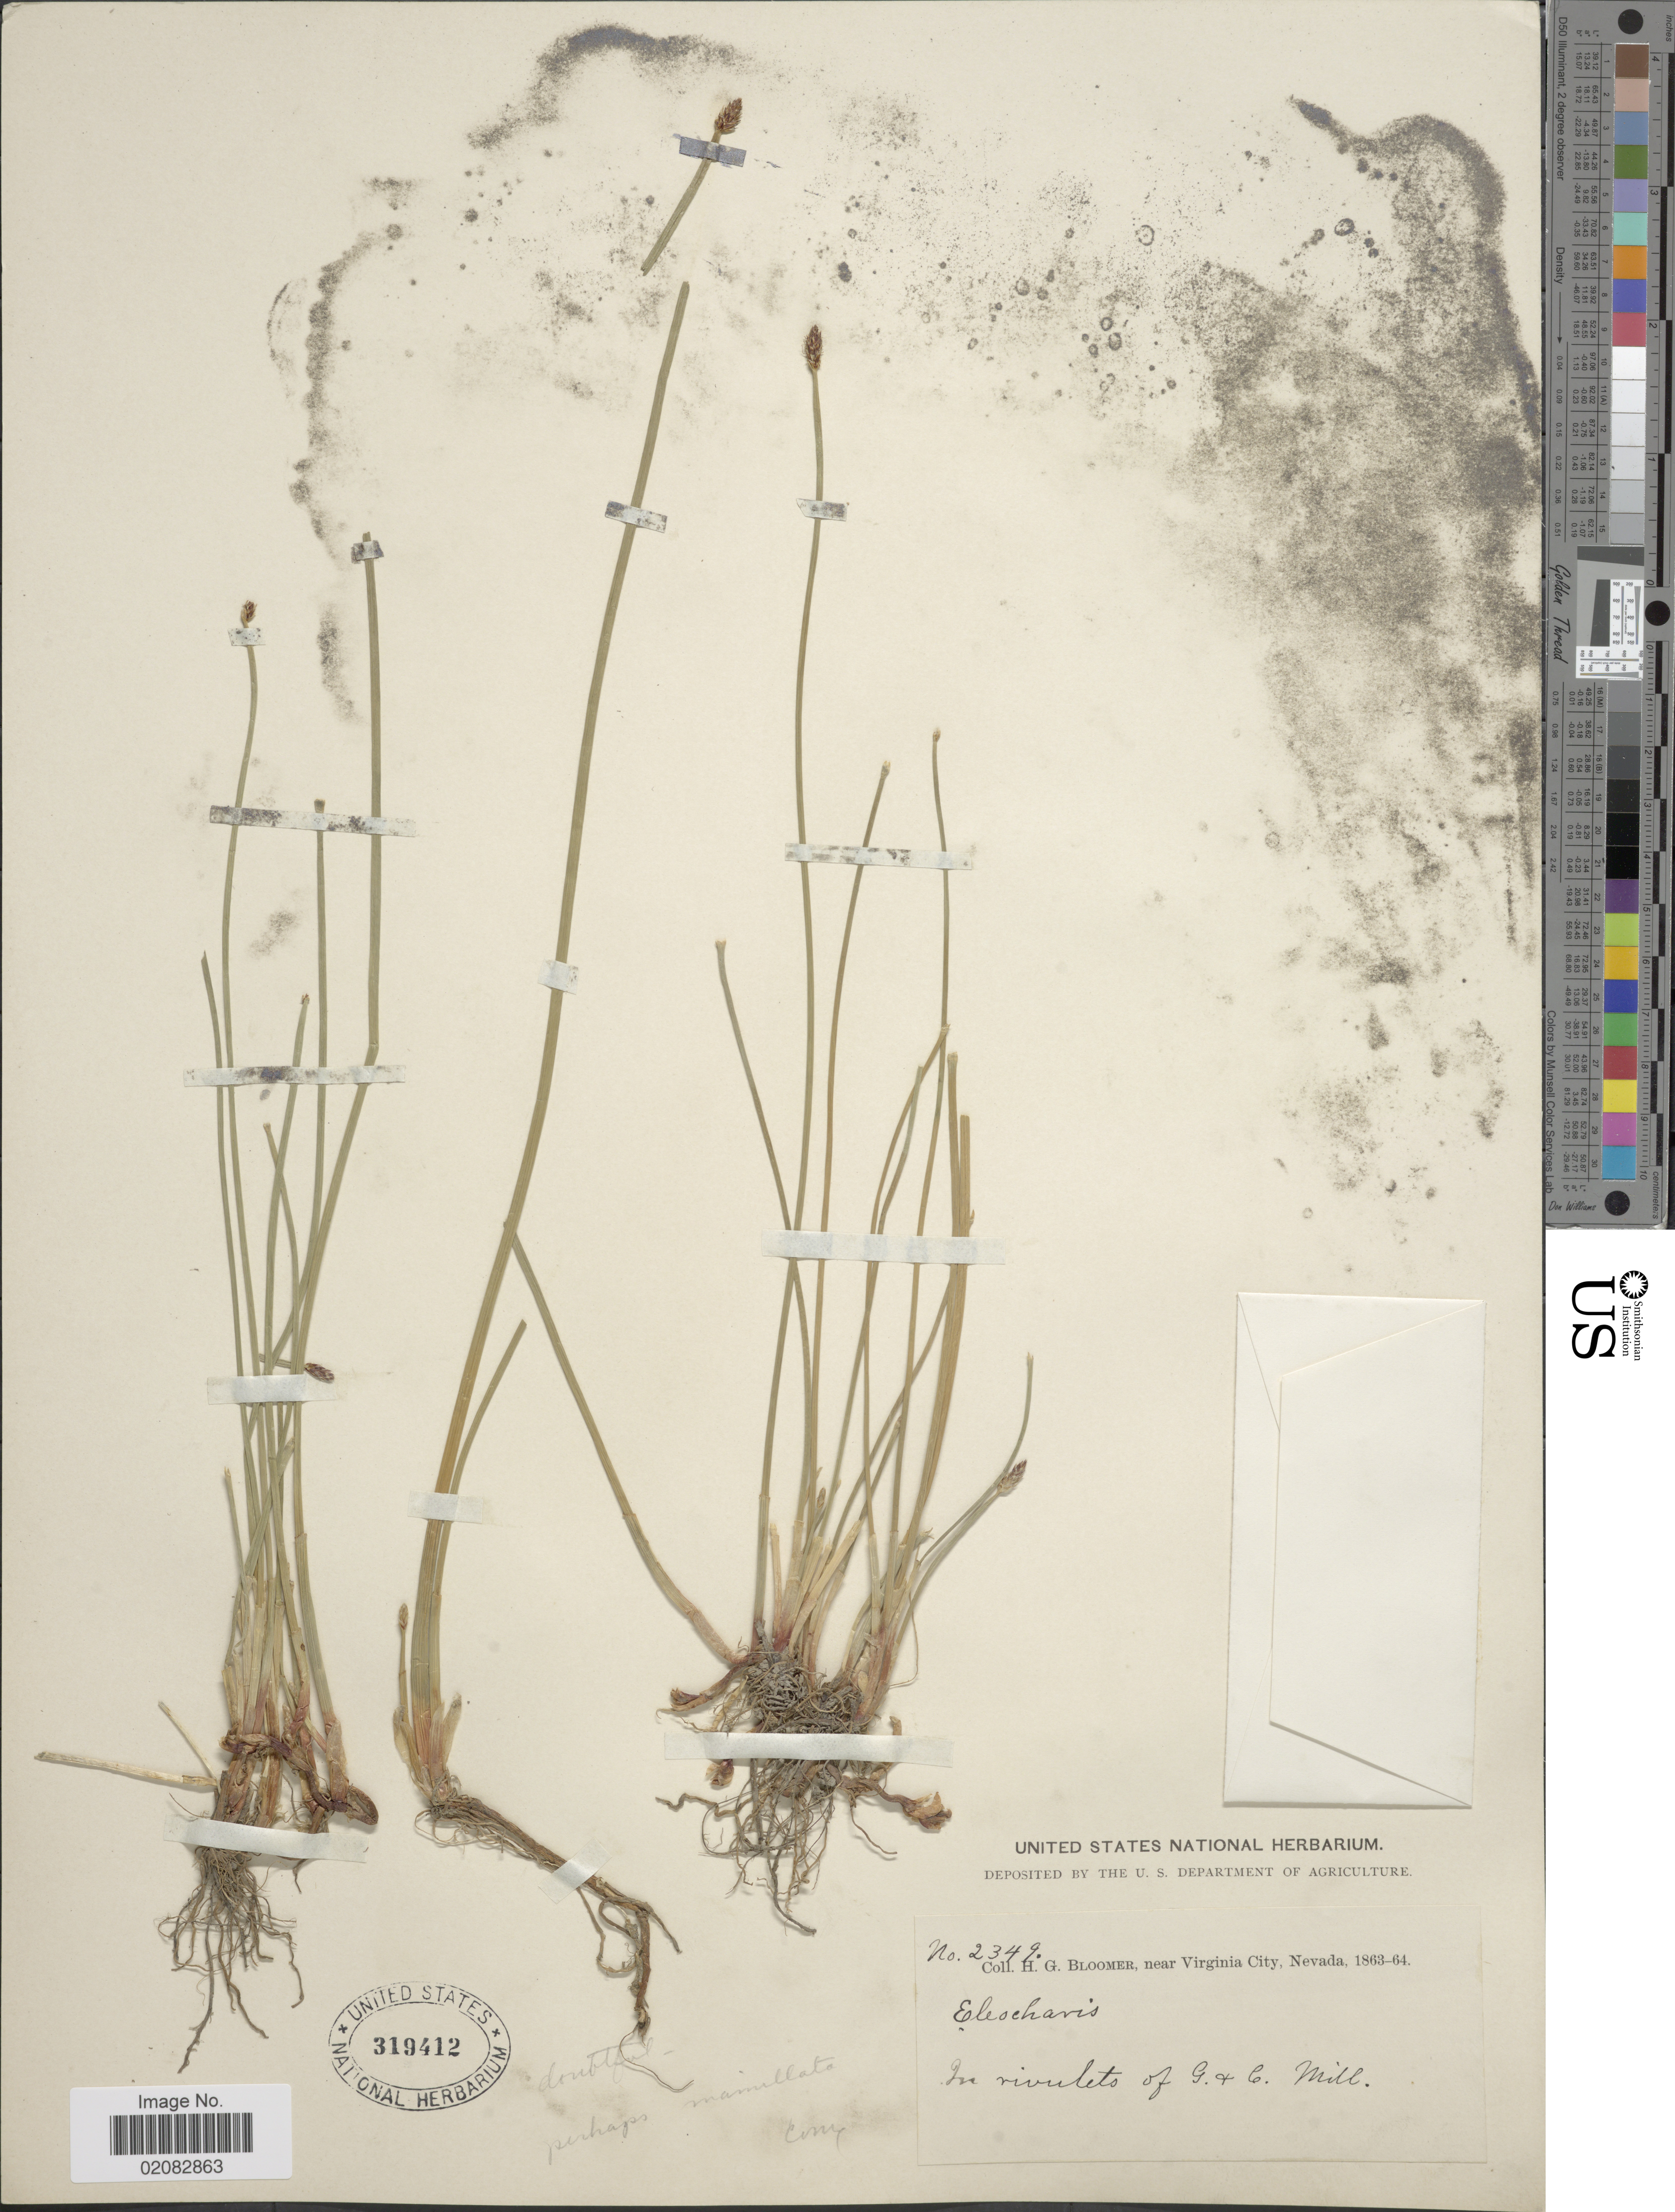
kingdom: Plantae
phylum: Tracheophyta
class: Liliopsida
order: Poales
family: Cyperaceae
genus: Eleocharis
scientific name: Eleocharis macrostachya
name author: Britton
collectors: H. Bloomer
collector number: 2349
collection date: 1863/1864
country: United States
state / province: Nevada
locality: Near Virginia City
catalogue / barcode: US 319412